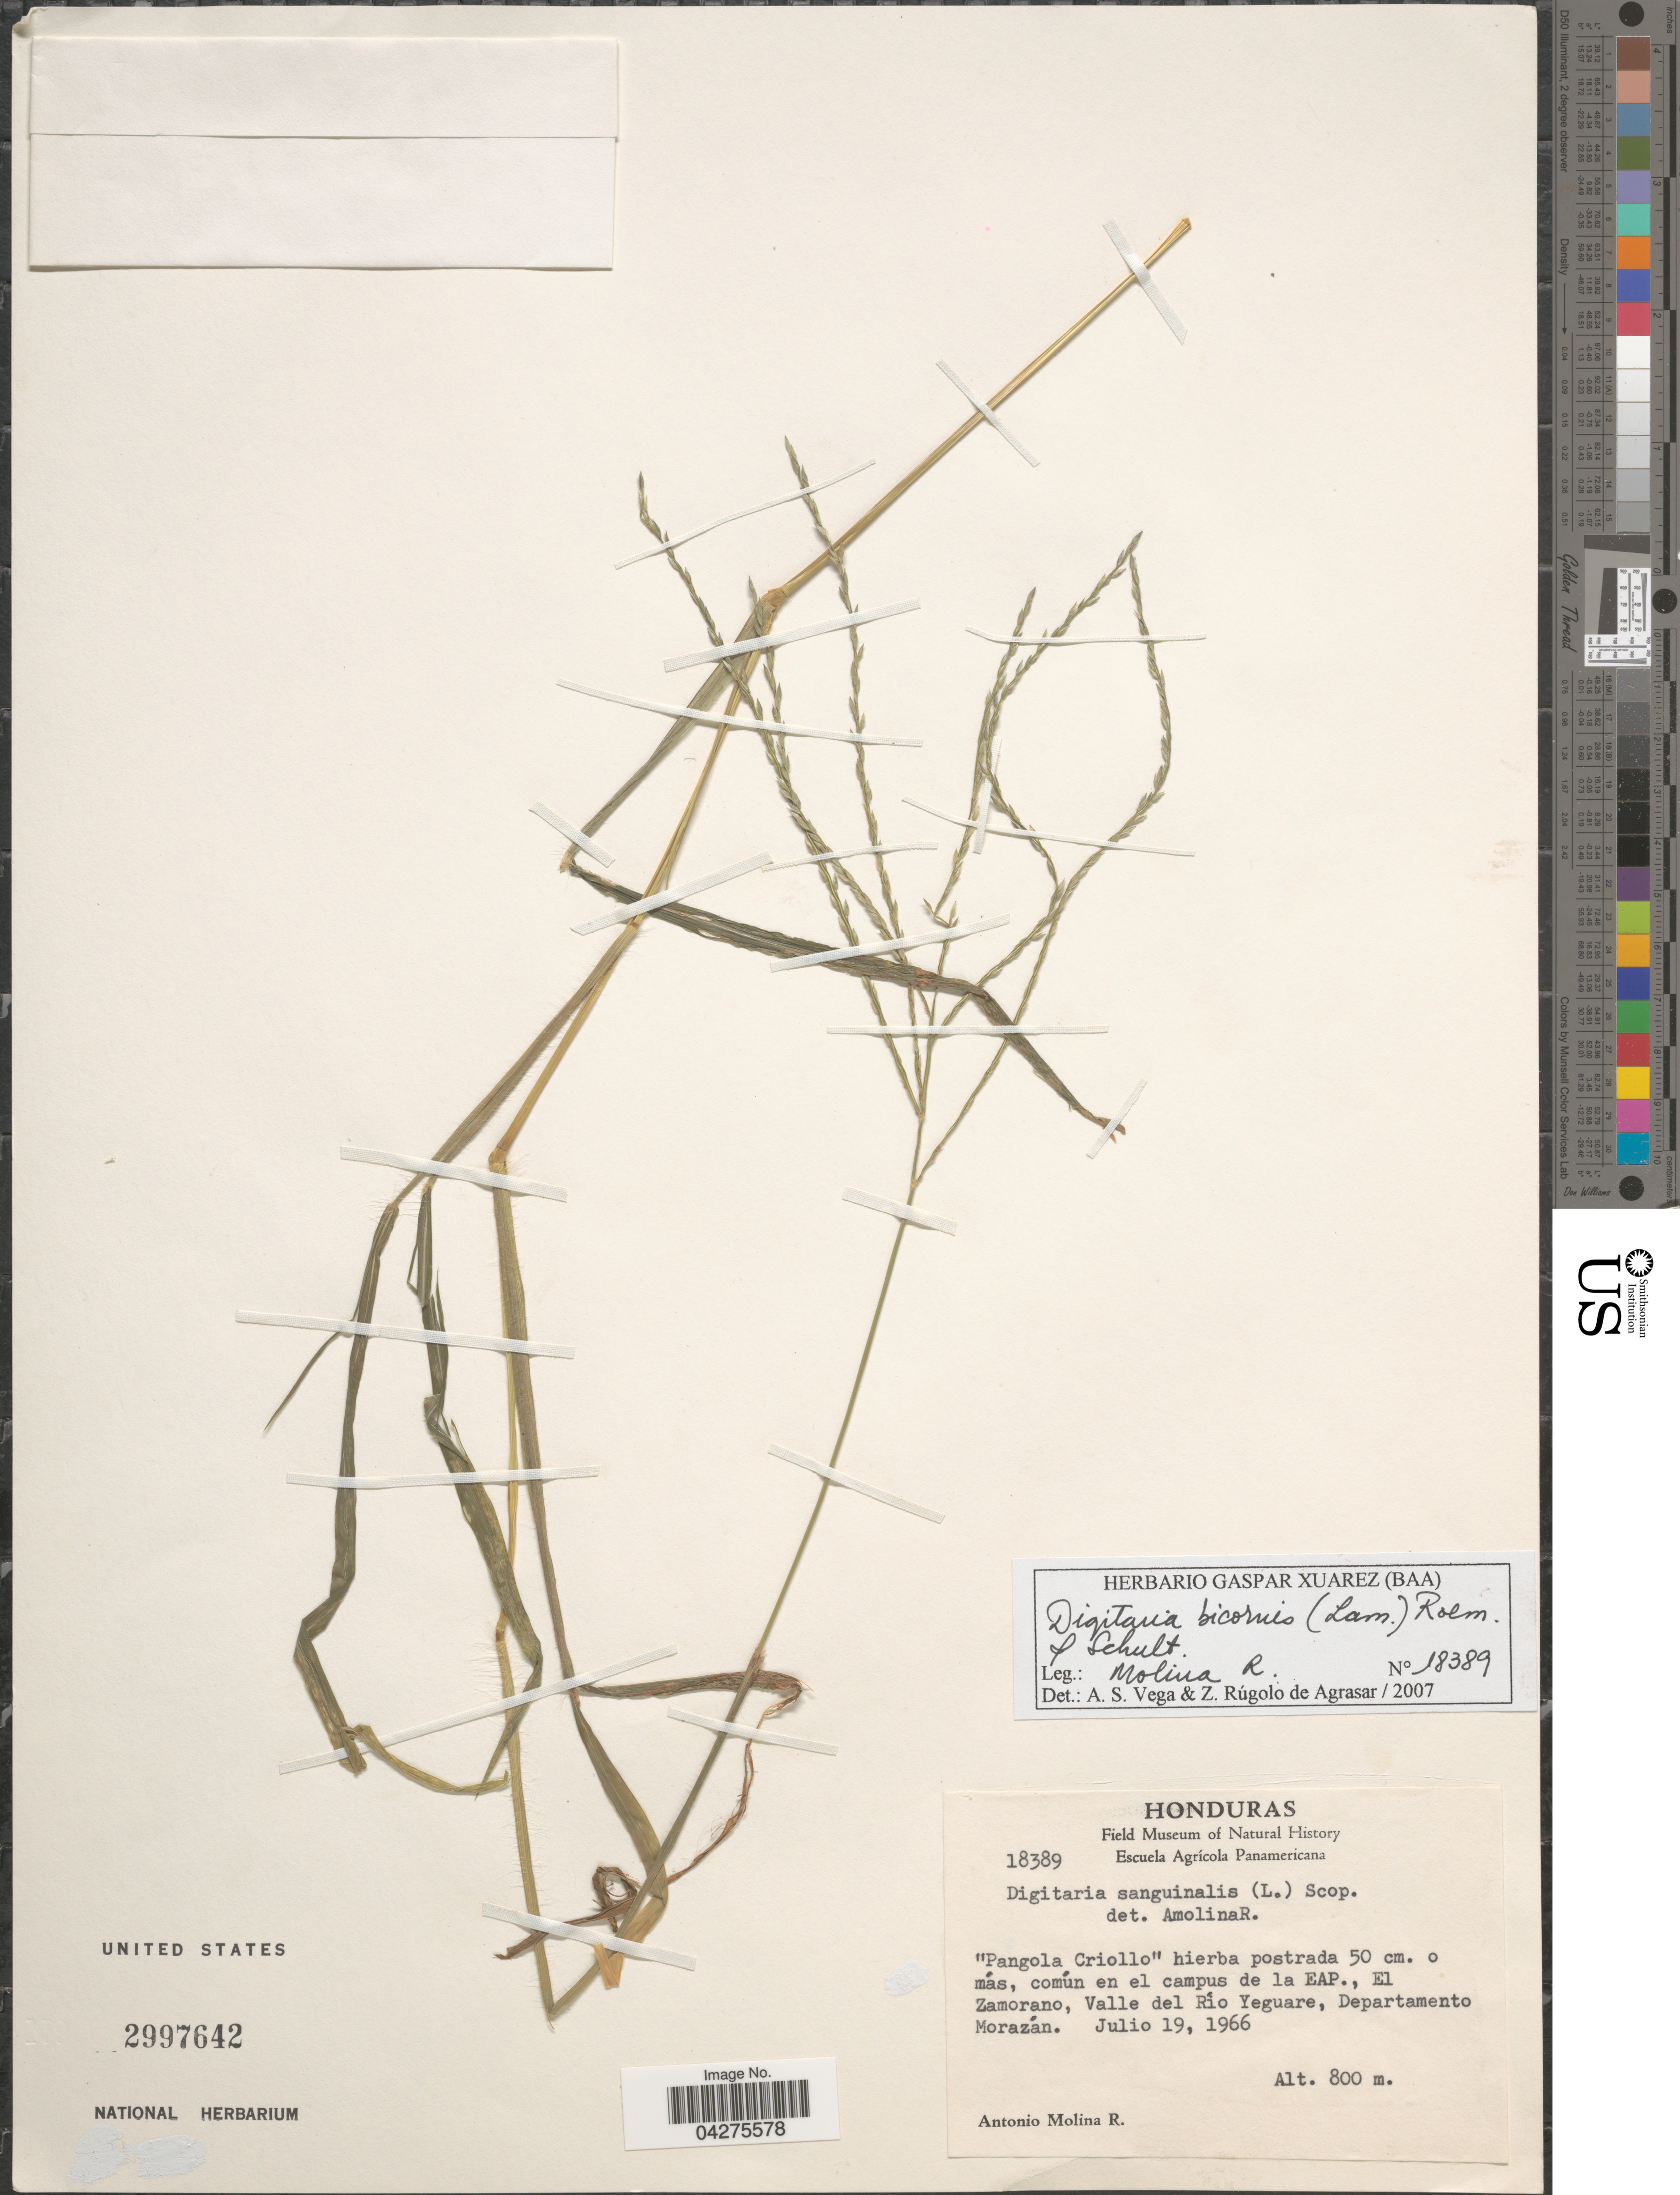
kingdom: Plantae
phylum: Tracheophyta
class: Liliopsida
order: Poales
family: Poaceae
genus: Digitaria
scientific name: Digitaria bicornis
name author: (Lam.) Roem. & Schult.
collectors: A. Molina R.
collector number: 18389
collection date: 1966-07-19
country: Honduras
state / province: Fco. Morazán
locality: Común en el campus de la EAP., El Zamorano, Valle del Río Yeguare, Departamento Morazán.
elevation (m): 800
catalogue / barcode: US 2997642